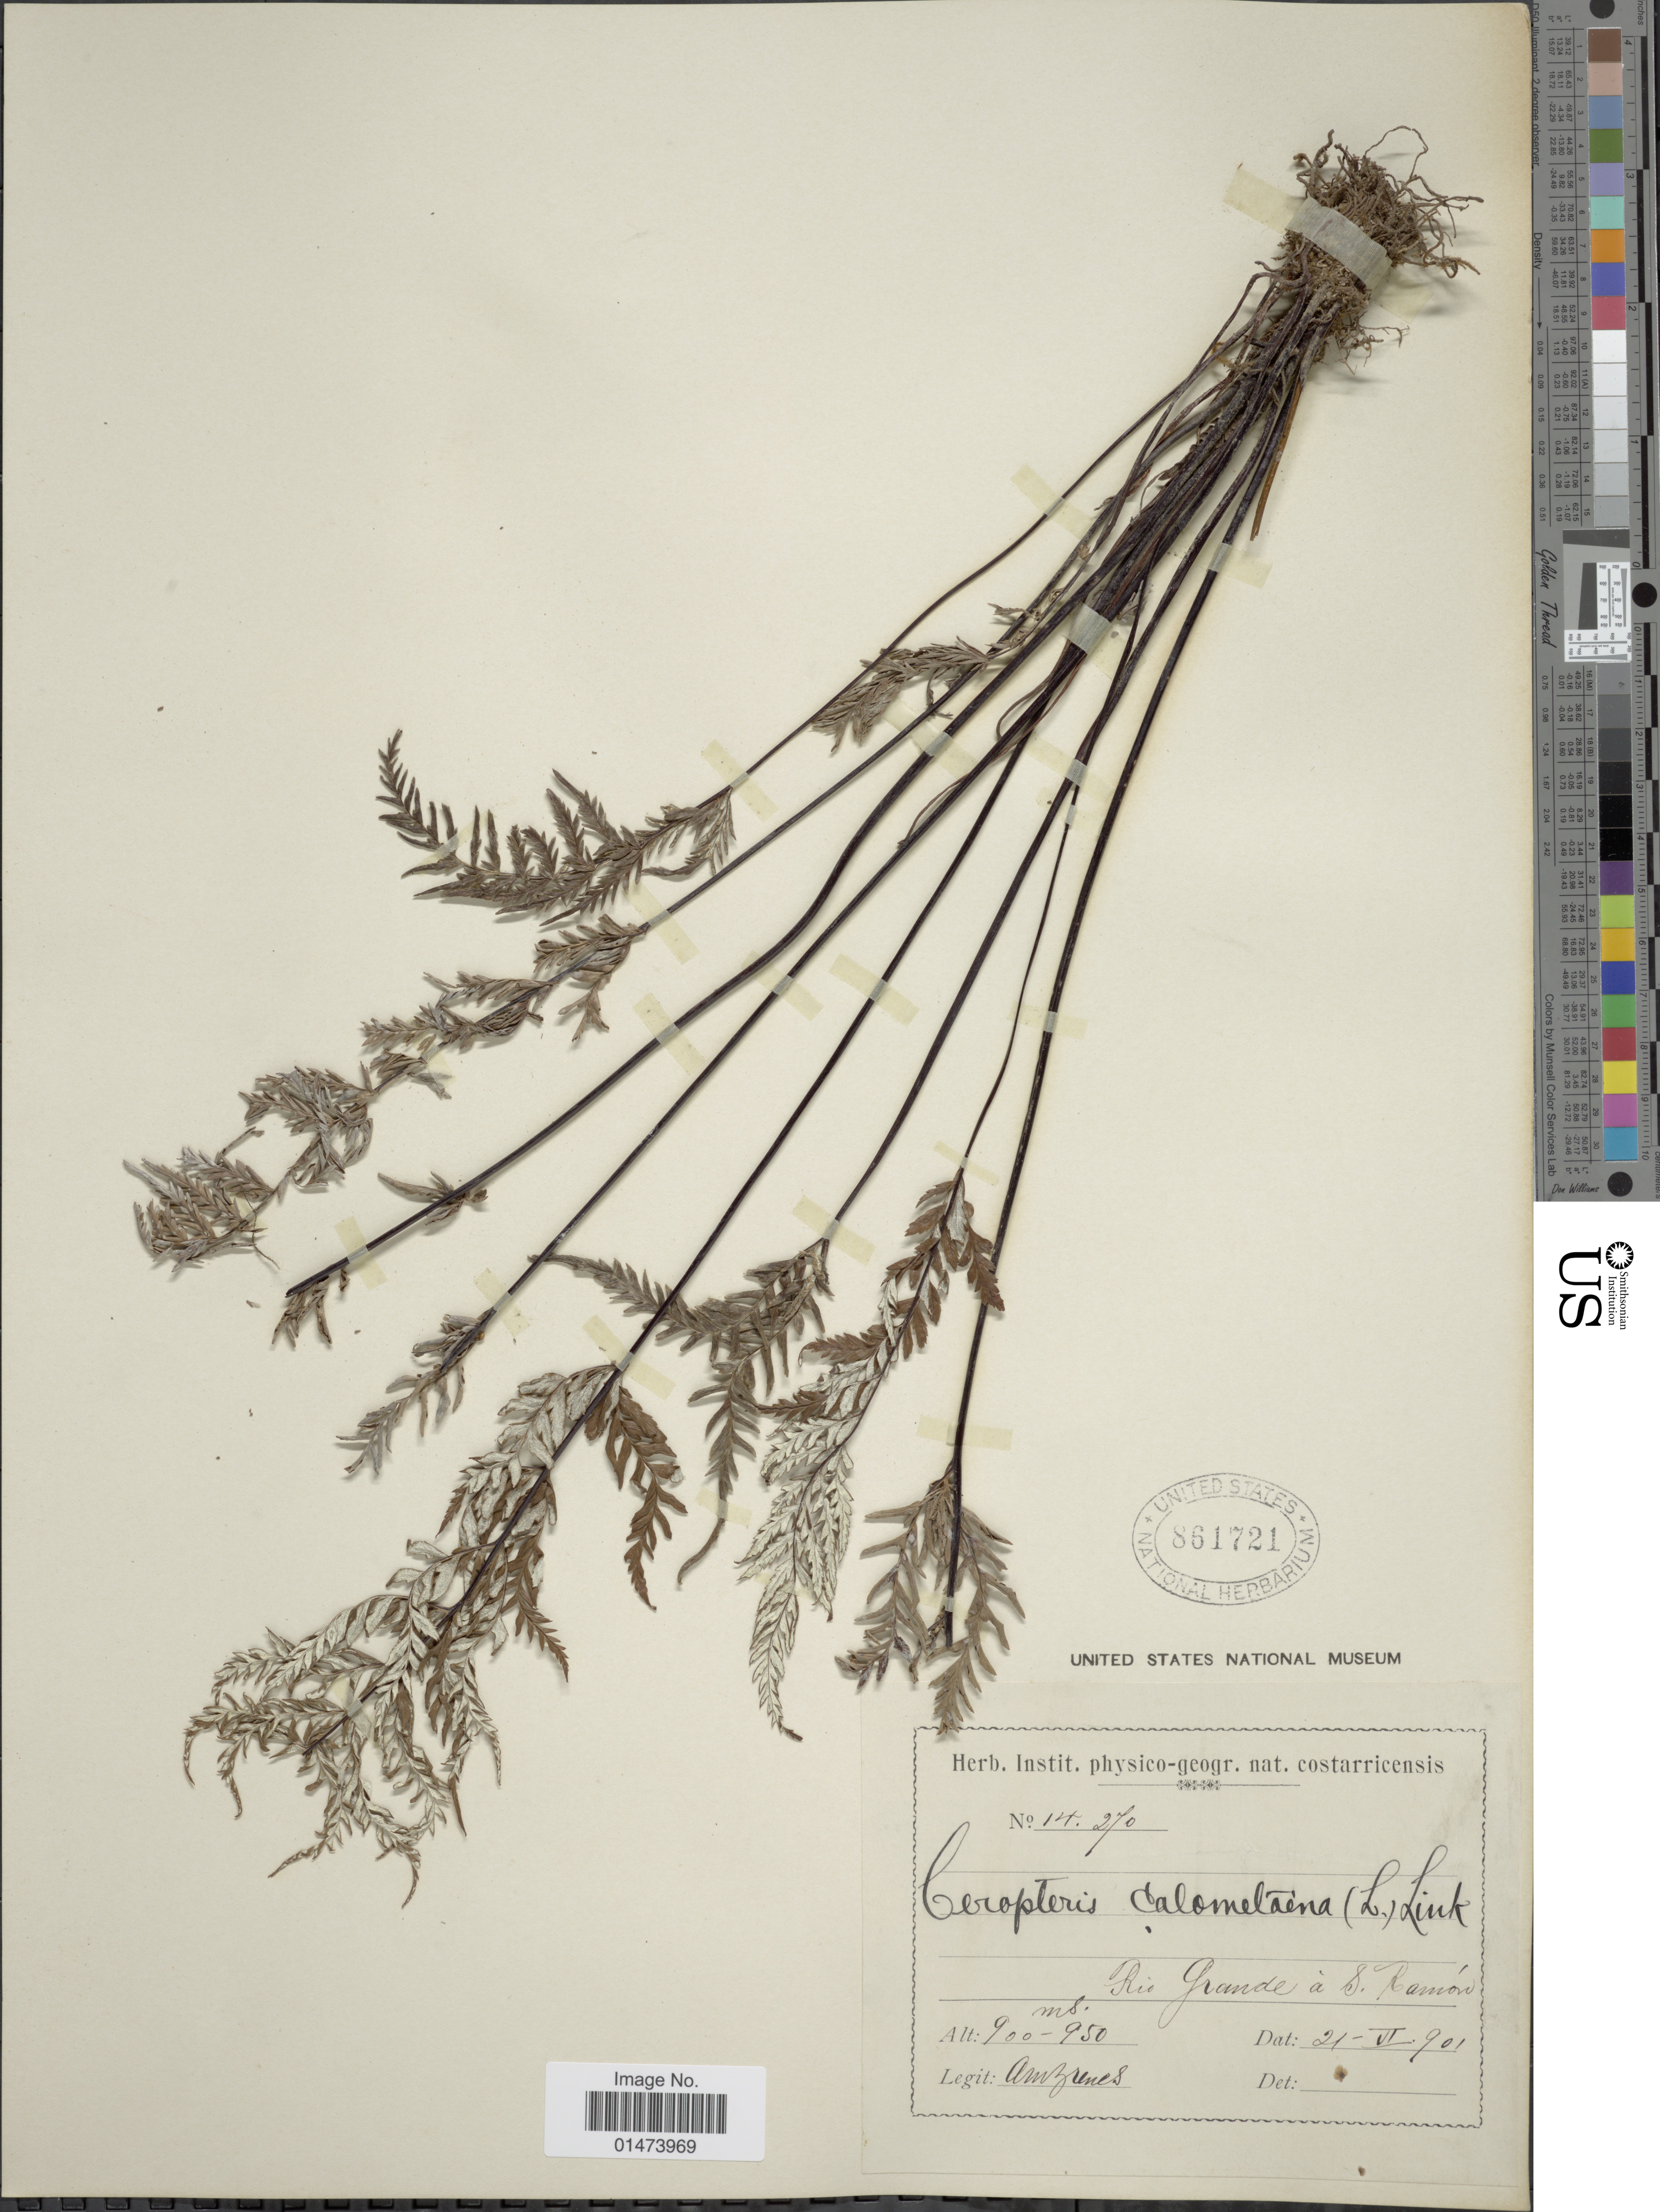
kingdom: Plantae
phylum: Tracheophyta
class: Polypodiopsida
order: Polypodiales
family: Pteridaceae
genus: Pityrogramma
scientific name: Pityrogramma calomelanos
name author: (L.) Link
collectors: A. Brenes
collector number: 14.270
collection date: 1901-06-21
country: Costa Rica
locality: Rio Grande a S. Ramon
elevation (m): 900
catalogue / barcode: US 861721